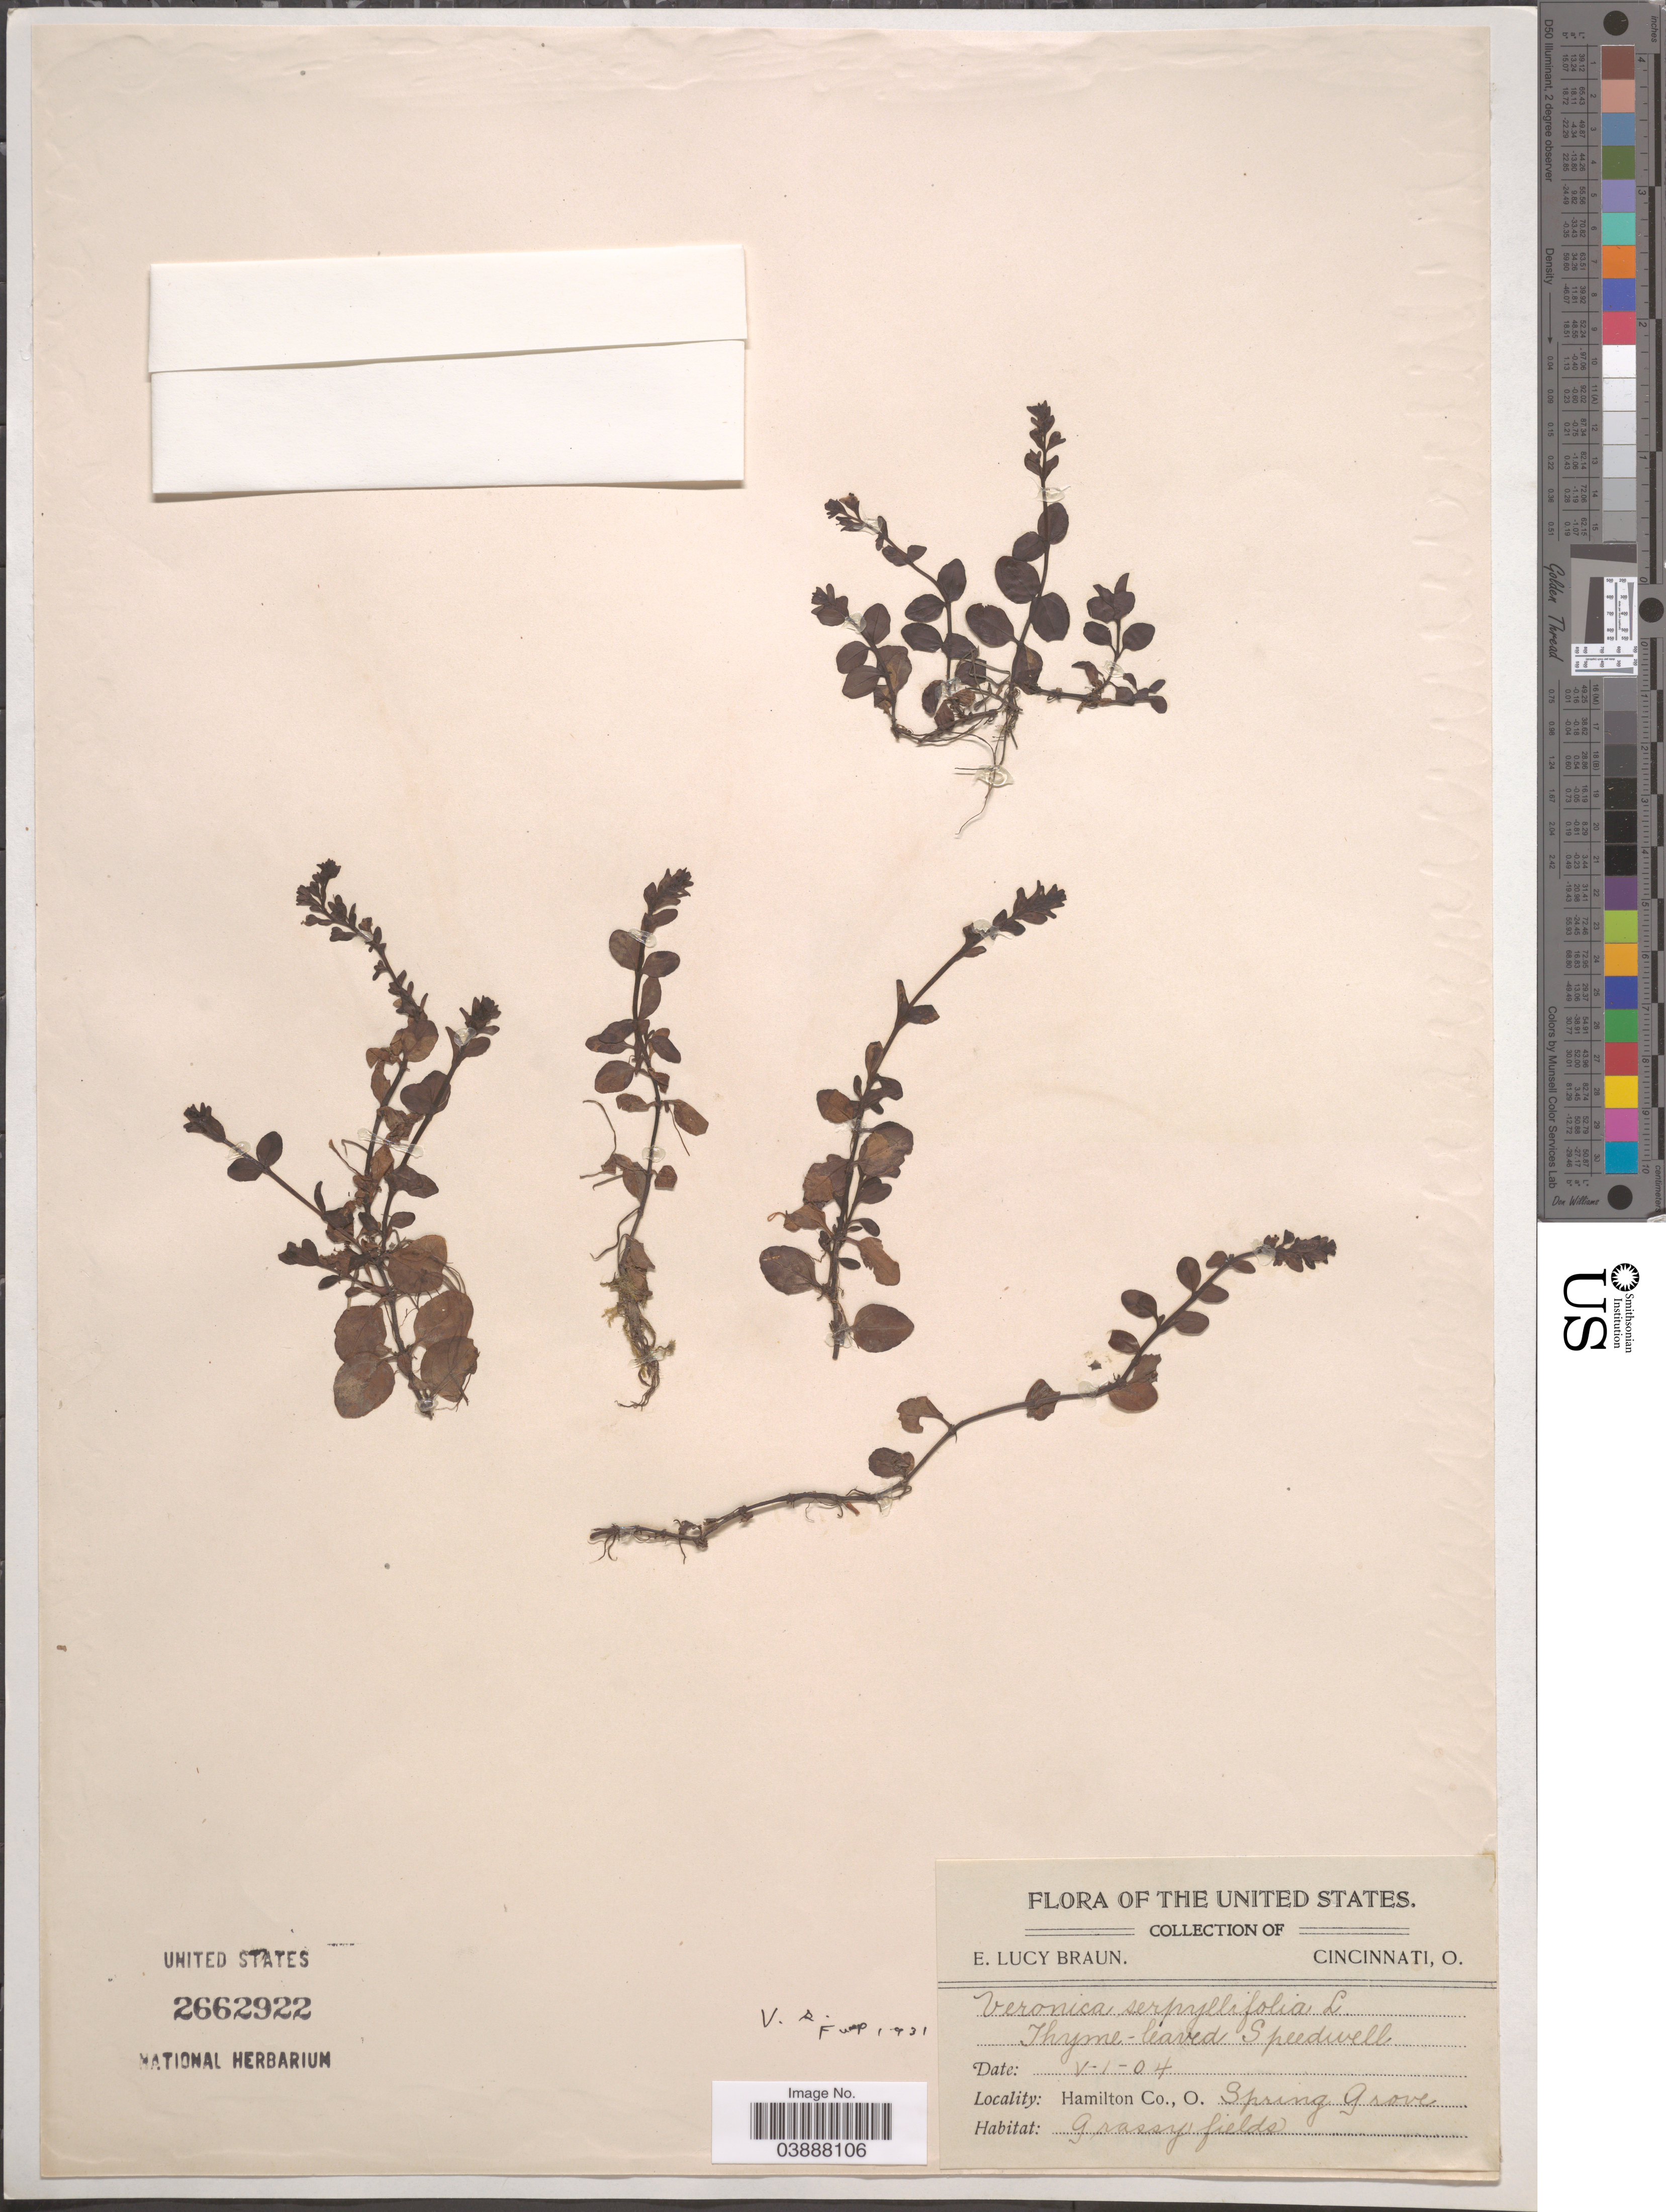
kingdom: Plantae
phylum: Tracheophyta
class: Magnoliopsida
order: Lamiales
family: Plantaginaceae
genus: Veronica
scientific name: Veronica serpyllifolia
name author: L.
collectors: E. L. Braun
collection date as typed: Transcribed d/m/y: 1/5/4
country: United States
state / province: Ohio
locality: Hamilton Co., Spring Grove.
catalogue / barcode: US 2662922